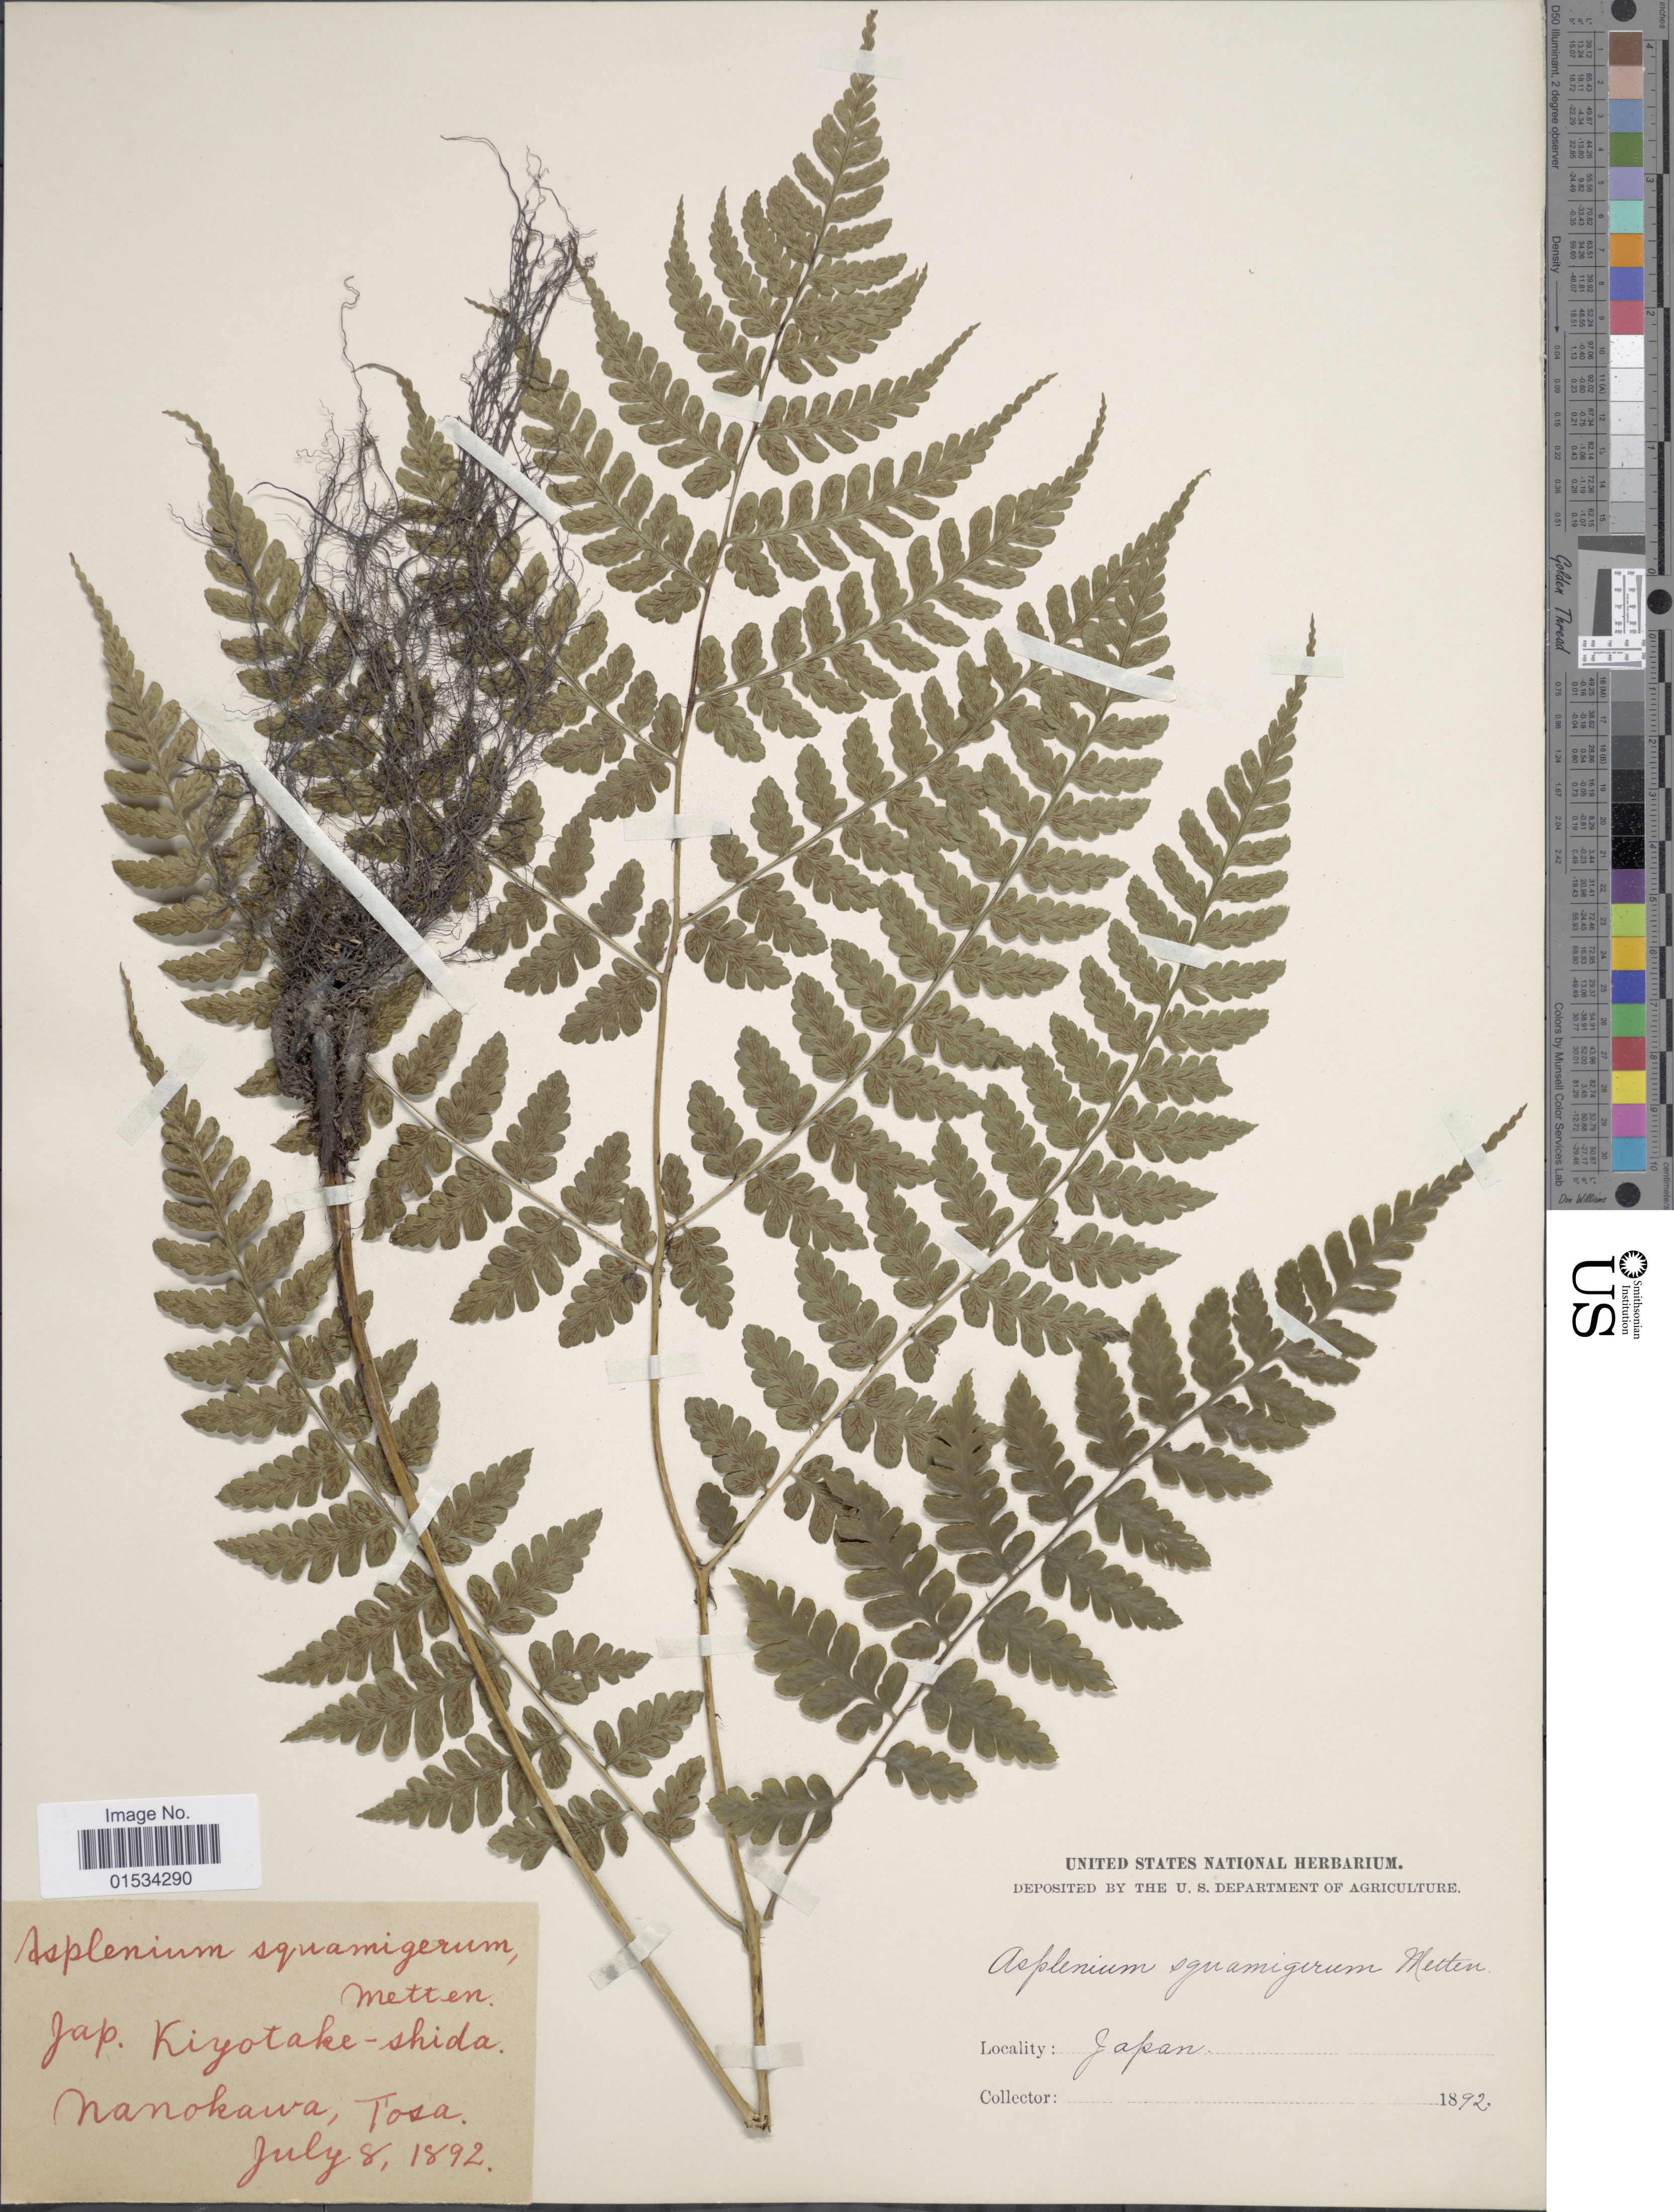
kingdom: Plantae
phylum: Tracheophyta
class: Polypodiopsida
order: Polypodiales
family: Athyriaceae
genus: Diplazium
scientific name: Diplazium squamigerum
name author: (Mett.) Christ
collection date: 1892-07-08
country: Japan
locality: Nanokawa, Tosa